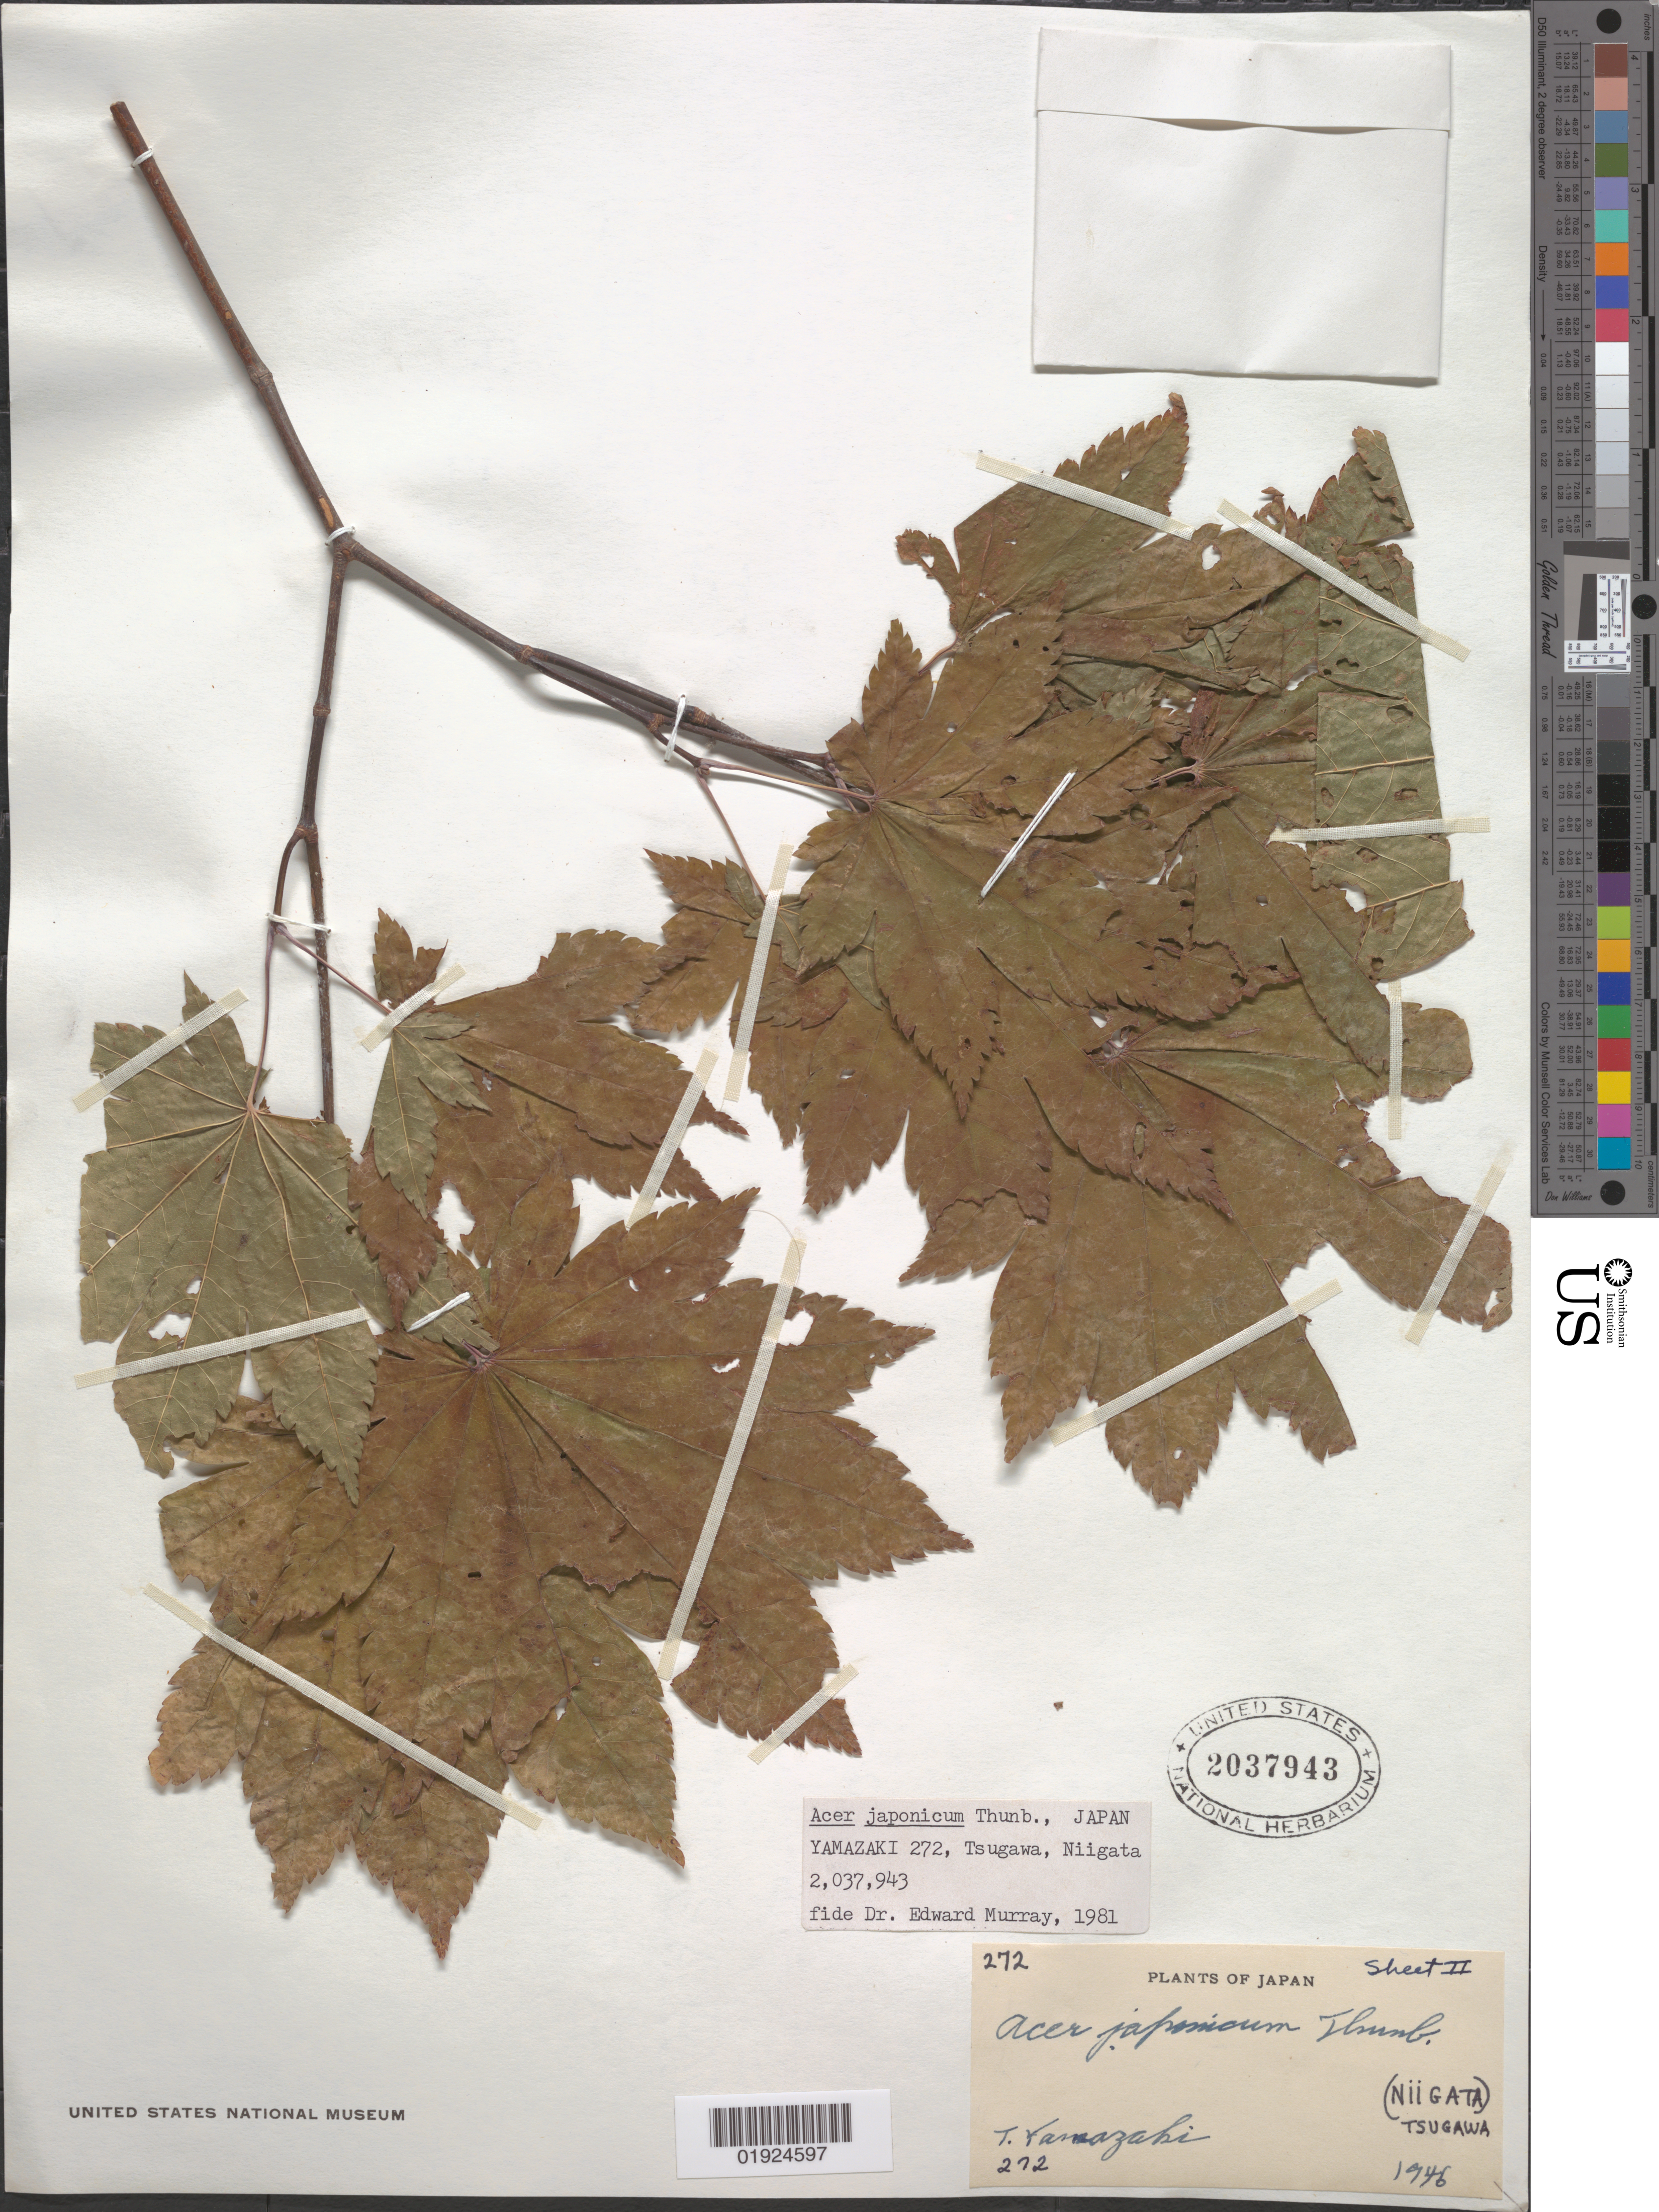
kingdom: Plantae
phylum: Tracheophyta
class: Magnoliopsida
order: Sapindales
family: Sapindaceae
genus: Acer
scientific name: Acer japonicum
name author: Thunb.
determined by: Murray, Edward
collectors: T. Yamazaki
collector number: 272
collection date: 1946-08-25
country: Japan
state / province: Niigata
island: Honshu (Hondo)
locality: Niigata, Higashi kanbara-gun, Tsugawa, Suwatoge [?]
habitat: Full sun, in the bush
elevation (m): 400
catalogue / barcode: US 2037943